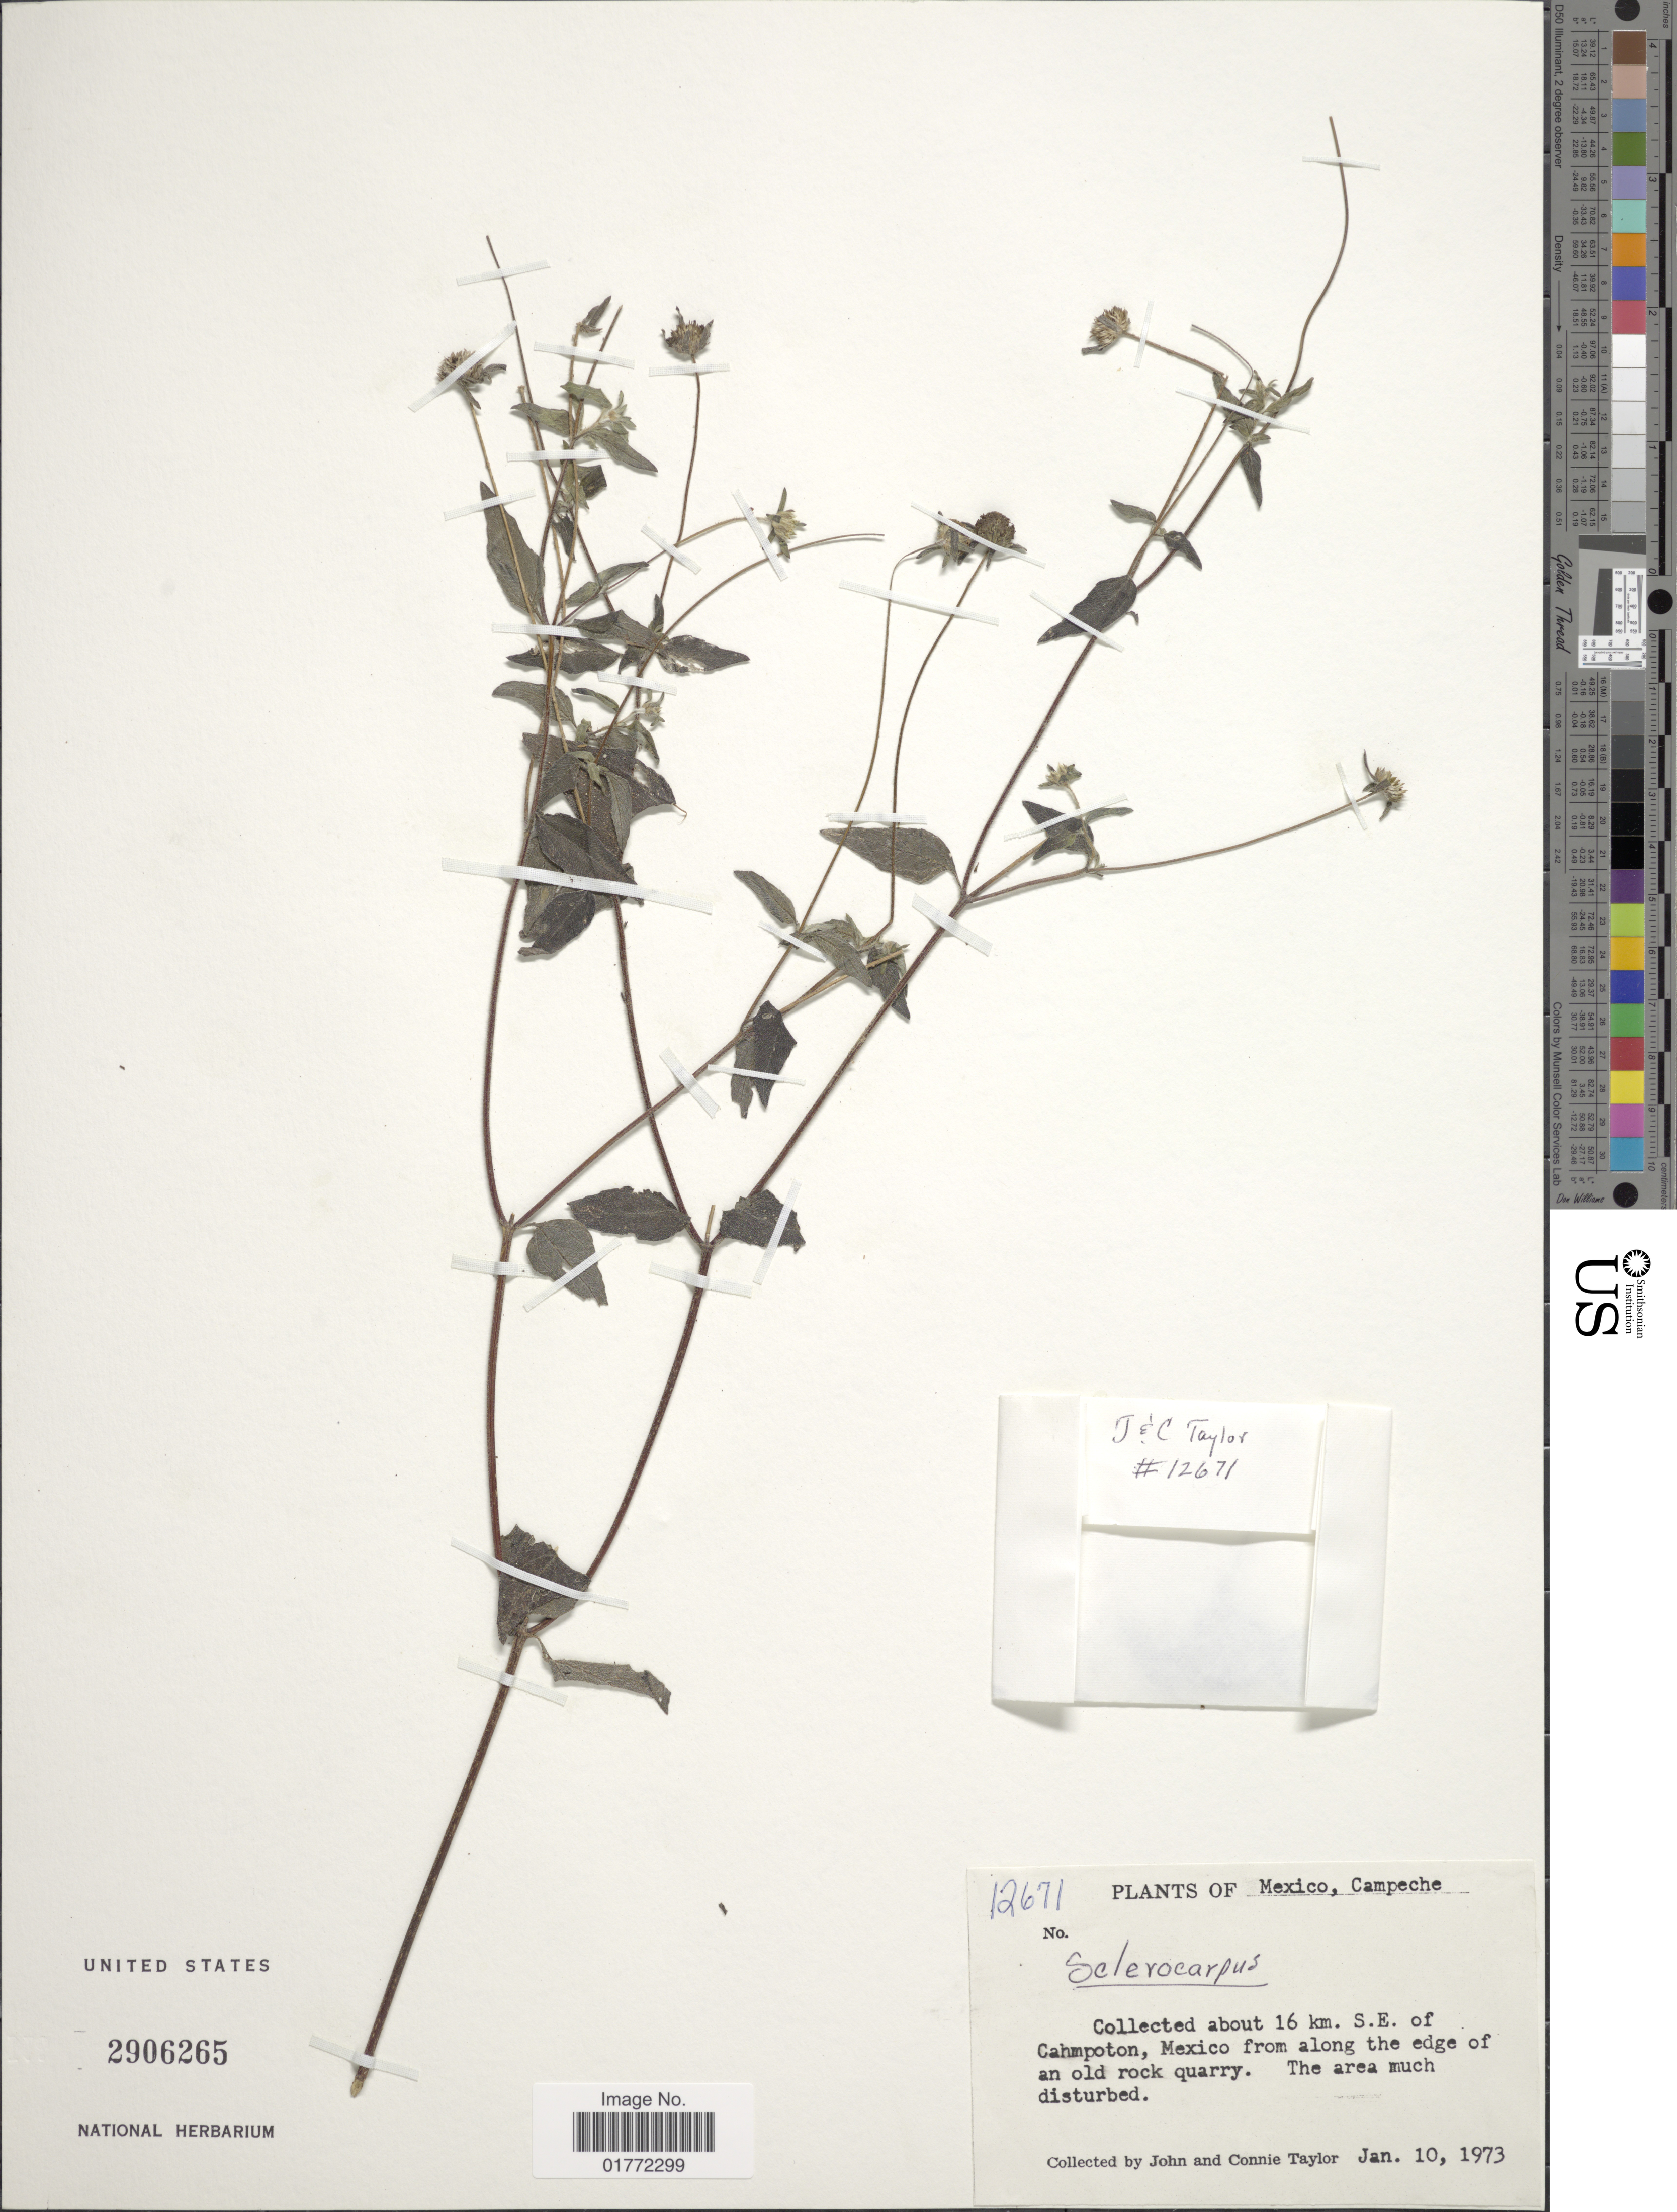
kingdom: Plantae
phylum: Tracheophyta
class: Magnoliopsida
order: Asterales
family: Asteraceae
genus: Plagiolophus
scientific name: Plagiolophus millspaughii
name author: Greenm.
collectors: J. Taylor & C. Taylor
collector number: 12671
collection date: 1973-01-10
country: Mexico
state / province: Campeche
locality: About 16 km. S.E. of Cahmpoton, Mexico from along the edge of an old rock quarry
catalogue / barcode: US 2906265